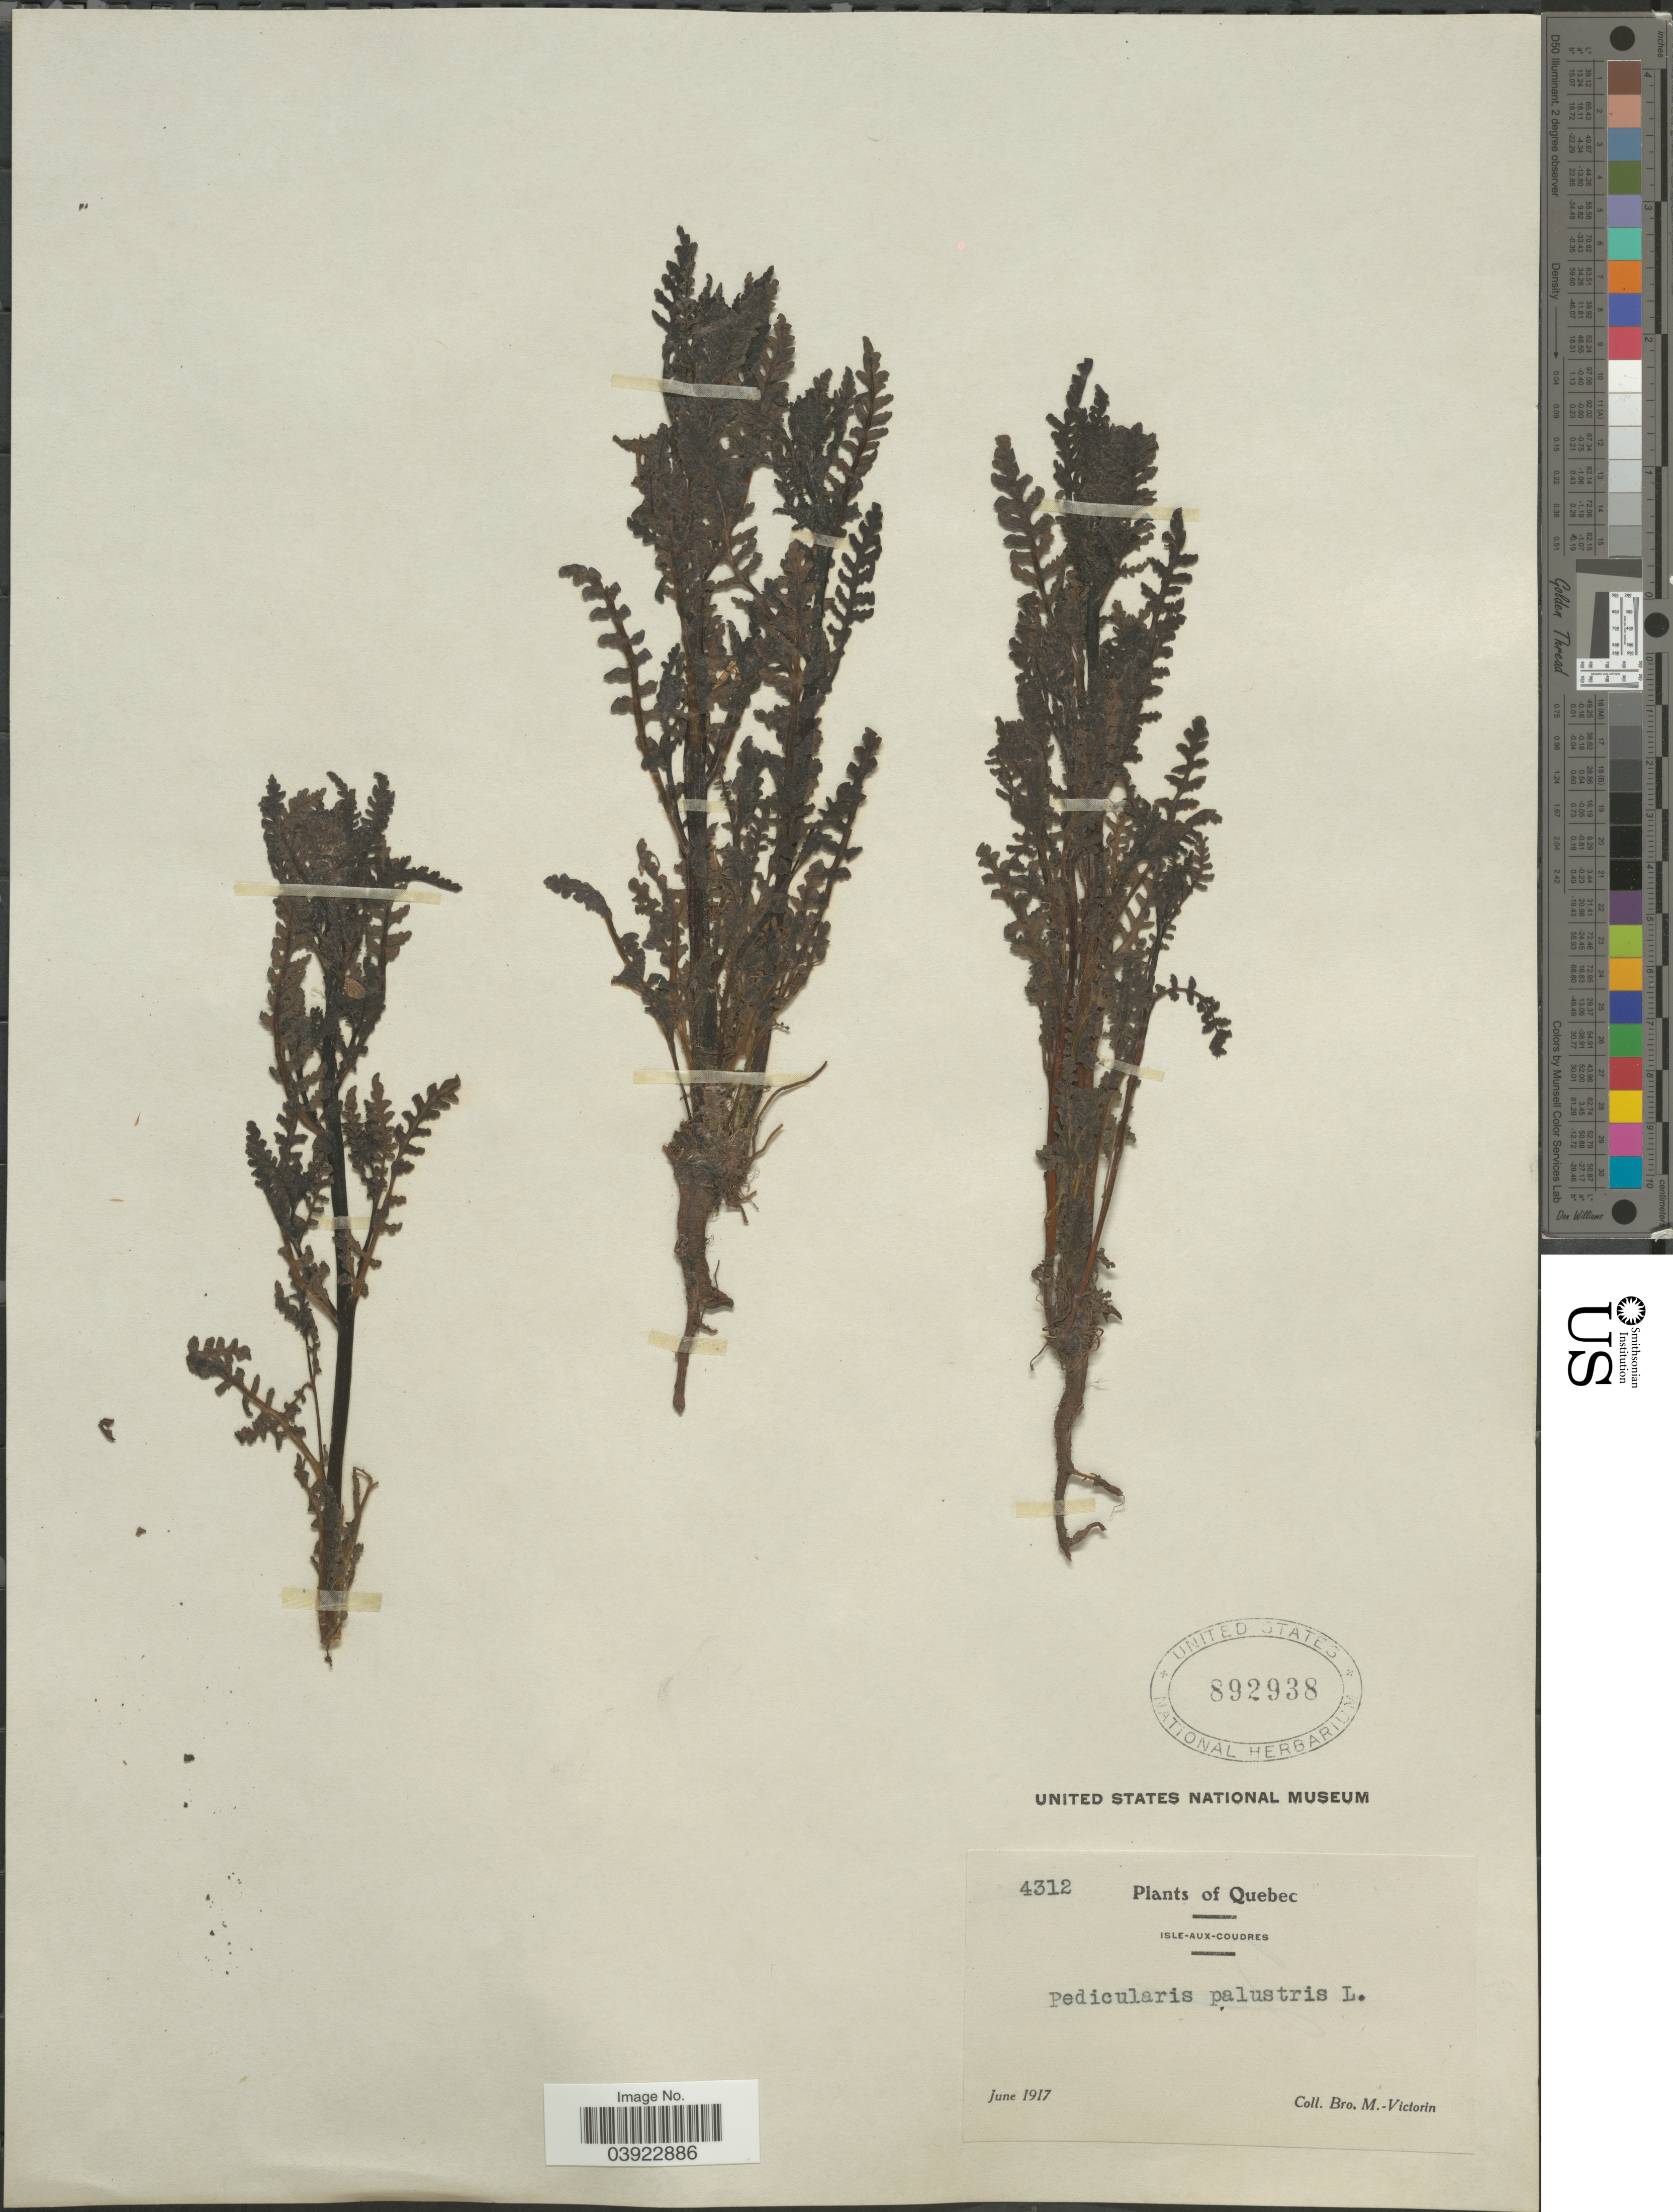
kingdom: Plantae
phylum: Tracheophyta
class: Magnoliopsida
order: Lamiales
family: Orobanchaceae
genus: Pedicularis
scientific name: Pedicularis palustris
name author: L.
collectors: Fr. Marie-Victorin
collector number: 4312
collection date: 1917-06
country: Canada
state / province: Quebec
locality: Isle-Aux-Coudres.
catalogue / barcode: US 892938